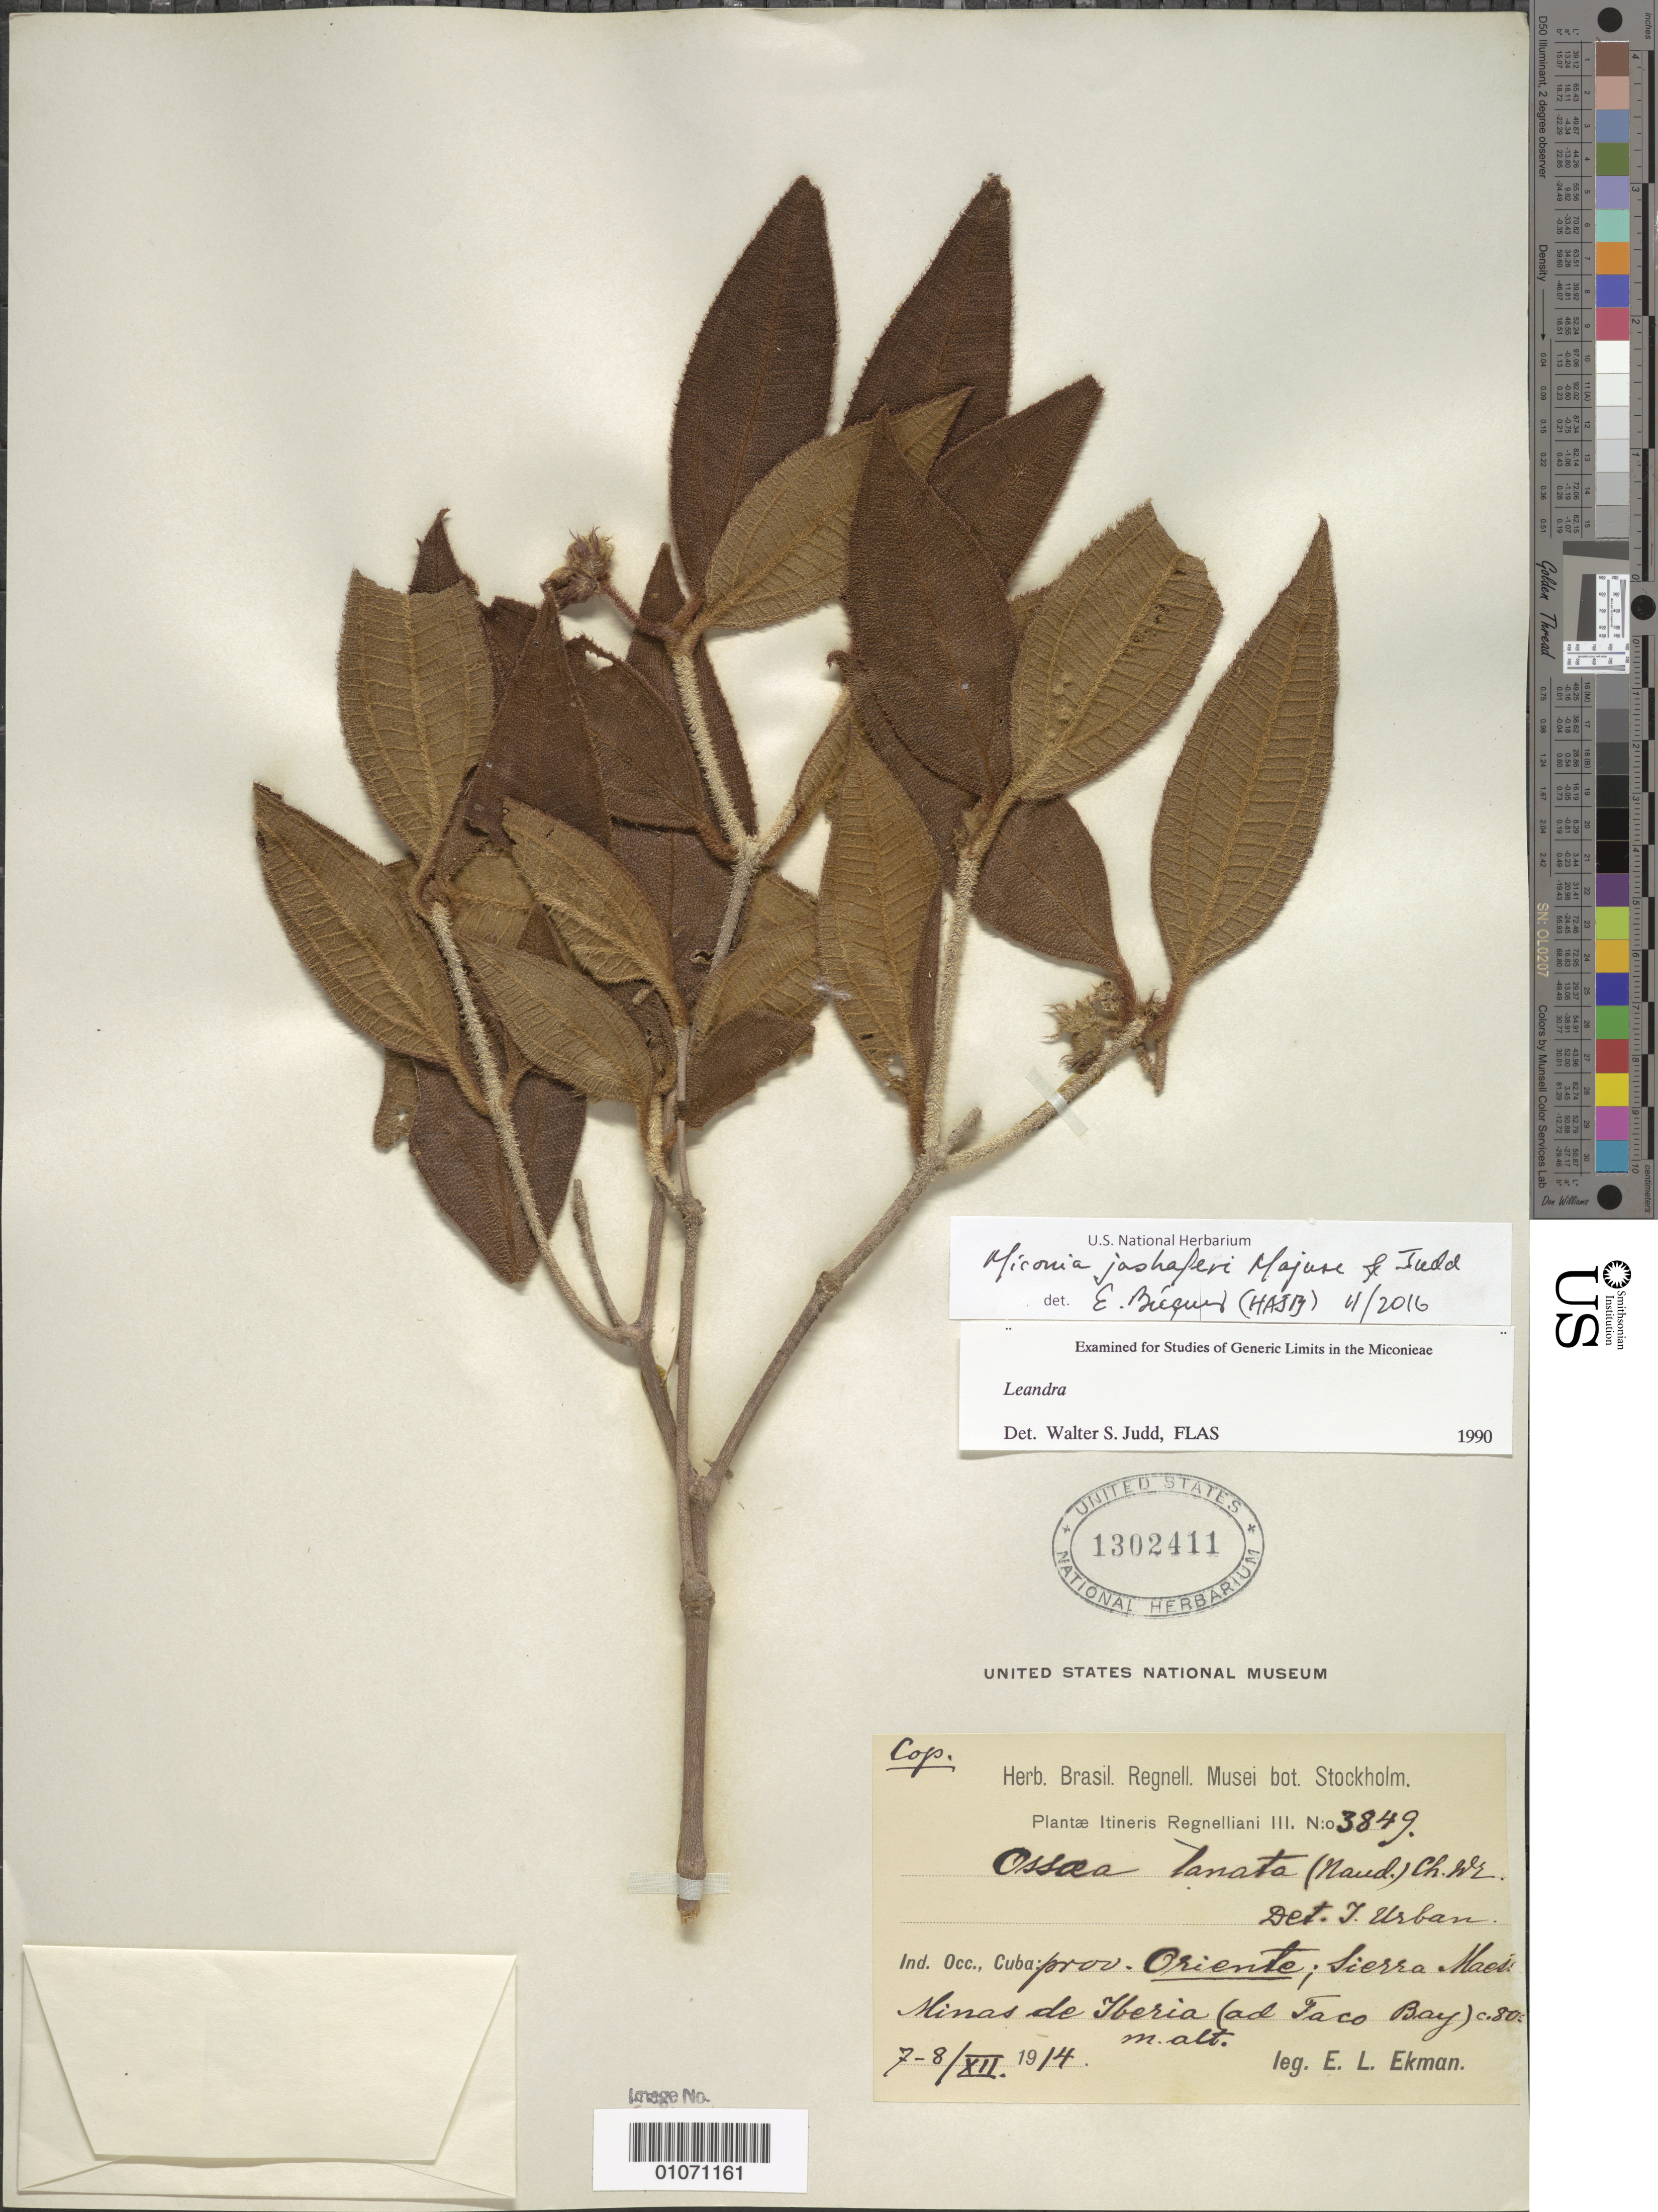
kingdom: Plantae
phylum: Tracheophyta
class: Magnoliopsida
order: Myrtales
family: Melastomataceae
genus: Miconia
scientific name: Miconia jashaferi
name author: Majure & Judd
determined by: Bécquer Granados, E. R.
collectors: E. L. Ekman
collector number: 3849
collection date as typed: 07 Dec 1914 to 08 Dec 1914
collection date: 1914-12-07/1914-12-08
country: Cuba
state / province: Oriente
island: Cuba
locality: Sierra Maestra, Minas de Iberia (ad Taco Bay)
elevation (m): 800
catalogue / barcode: US 1302411